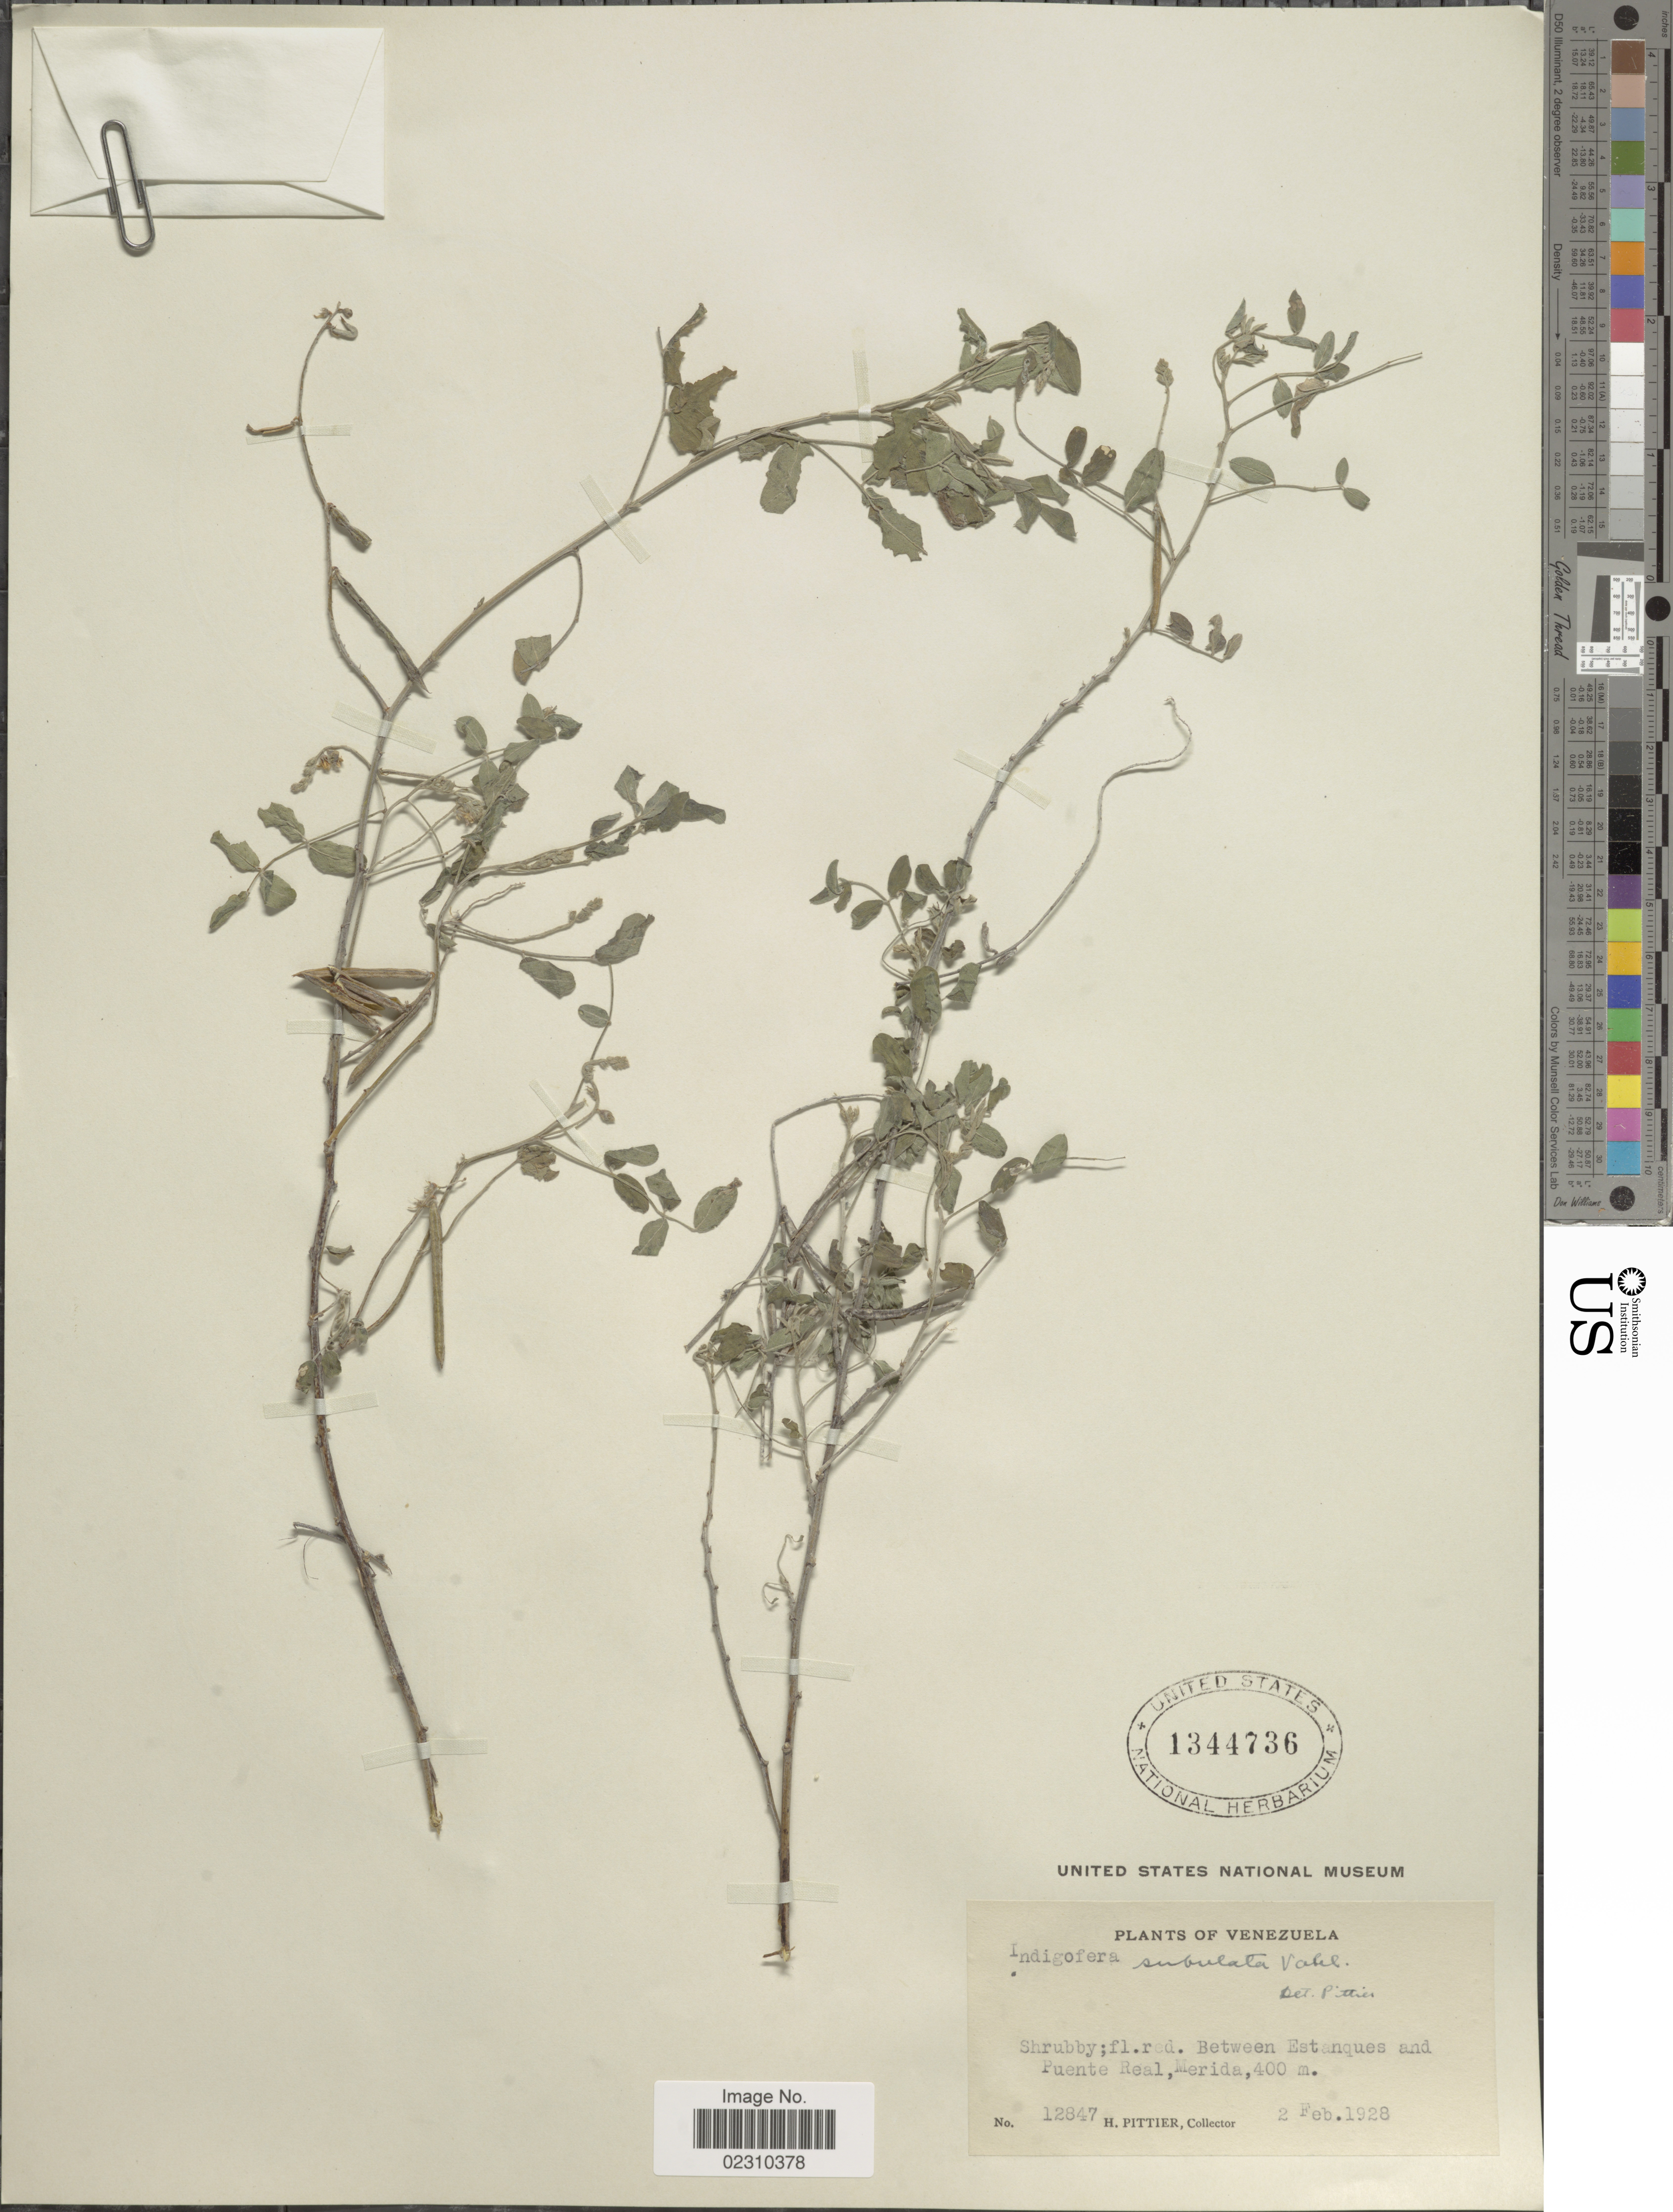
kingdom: Plantae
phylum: Tracheophyta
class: Magnoliopsida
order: Fabales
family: Fabaceae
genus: Indigofera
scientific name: Indigofera mucronata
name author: Lam.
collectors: H. F. Pittier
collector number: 12847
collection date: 1928-02-02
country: Venezuela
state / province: Mérida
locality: Between Estanques and Puente real, Merida.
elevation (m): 400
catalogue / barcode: US 1344736